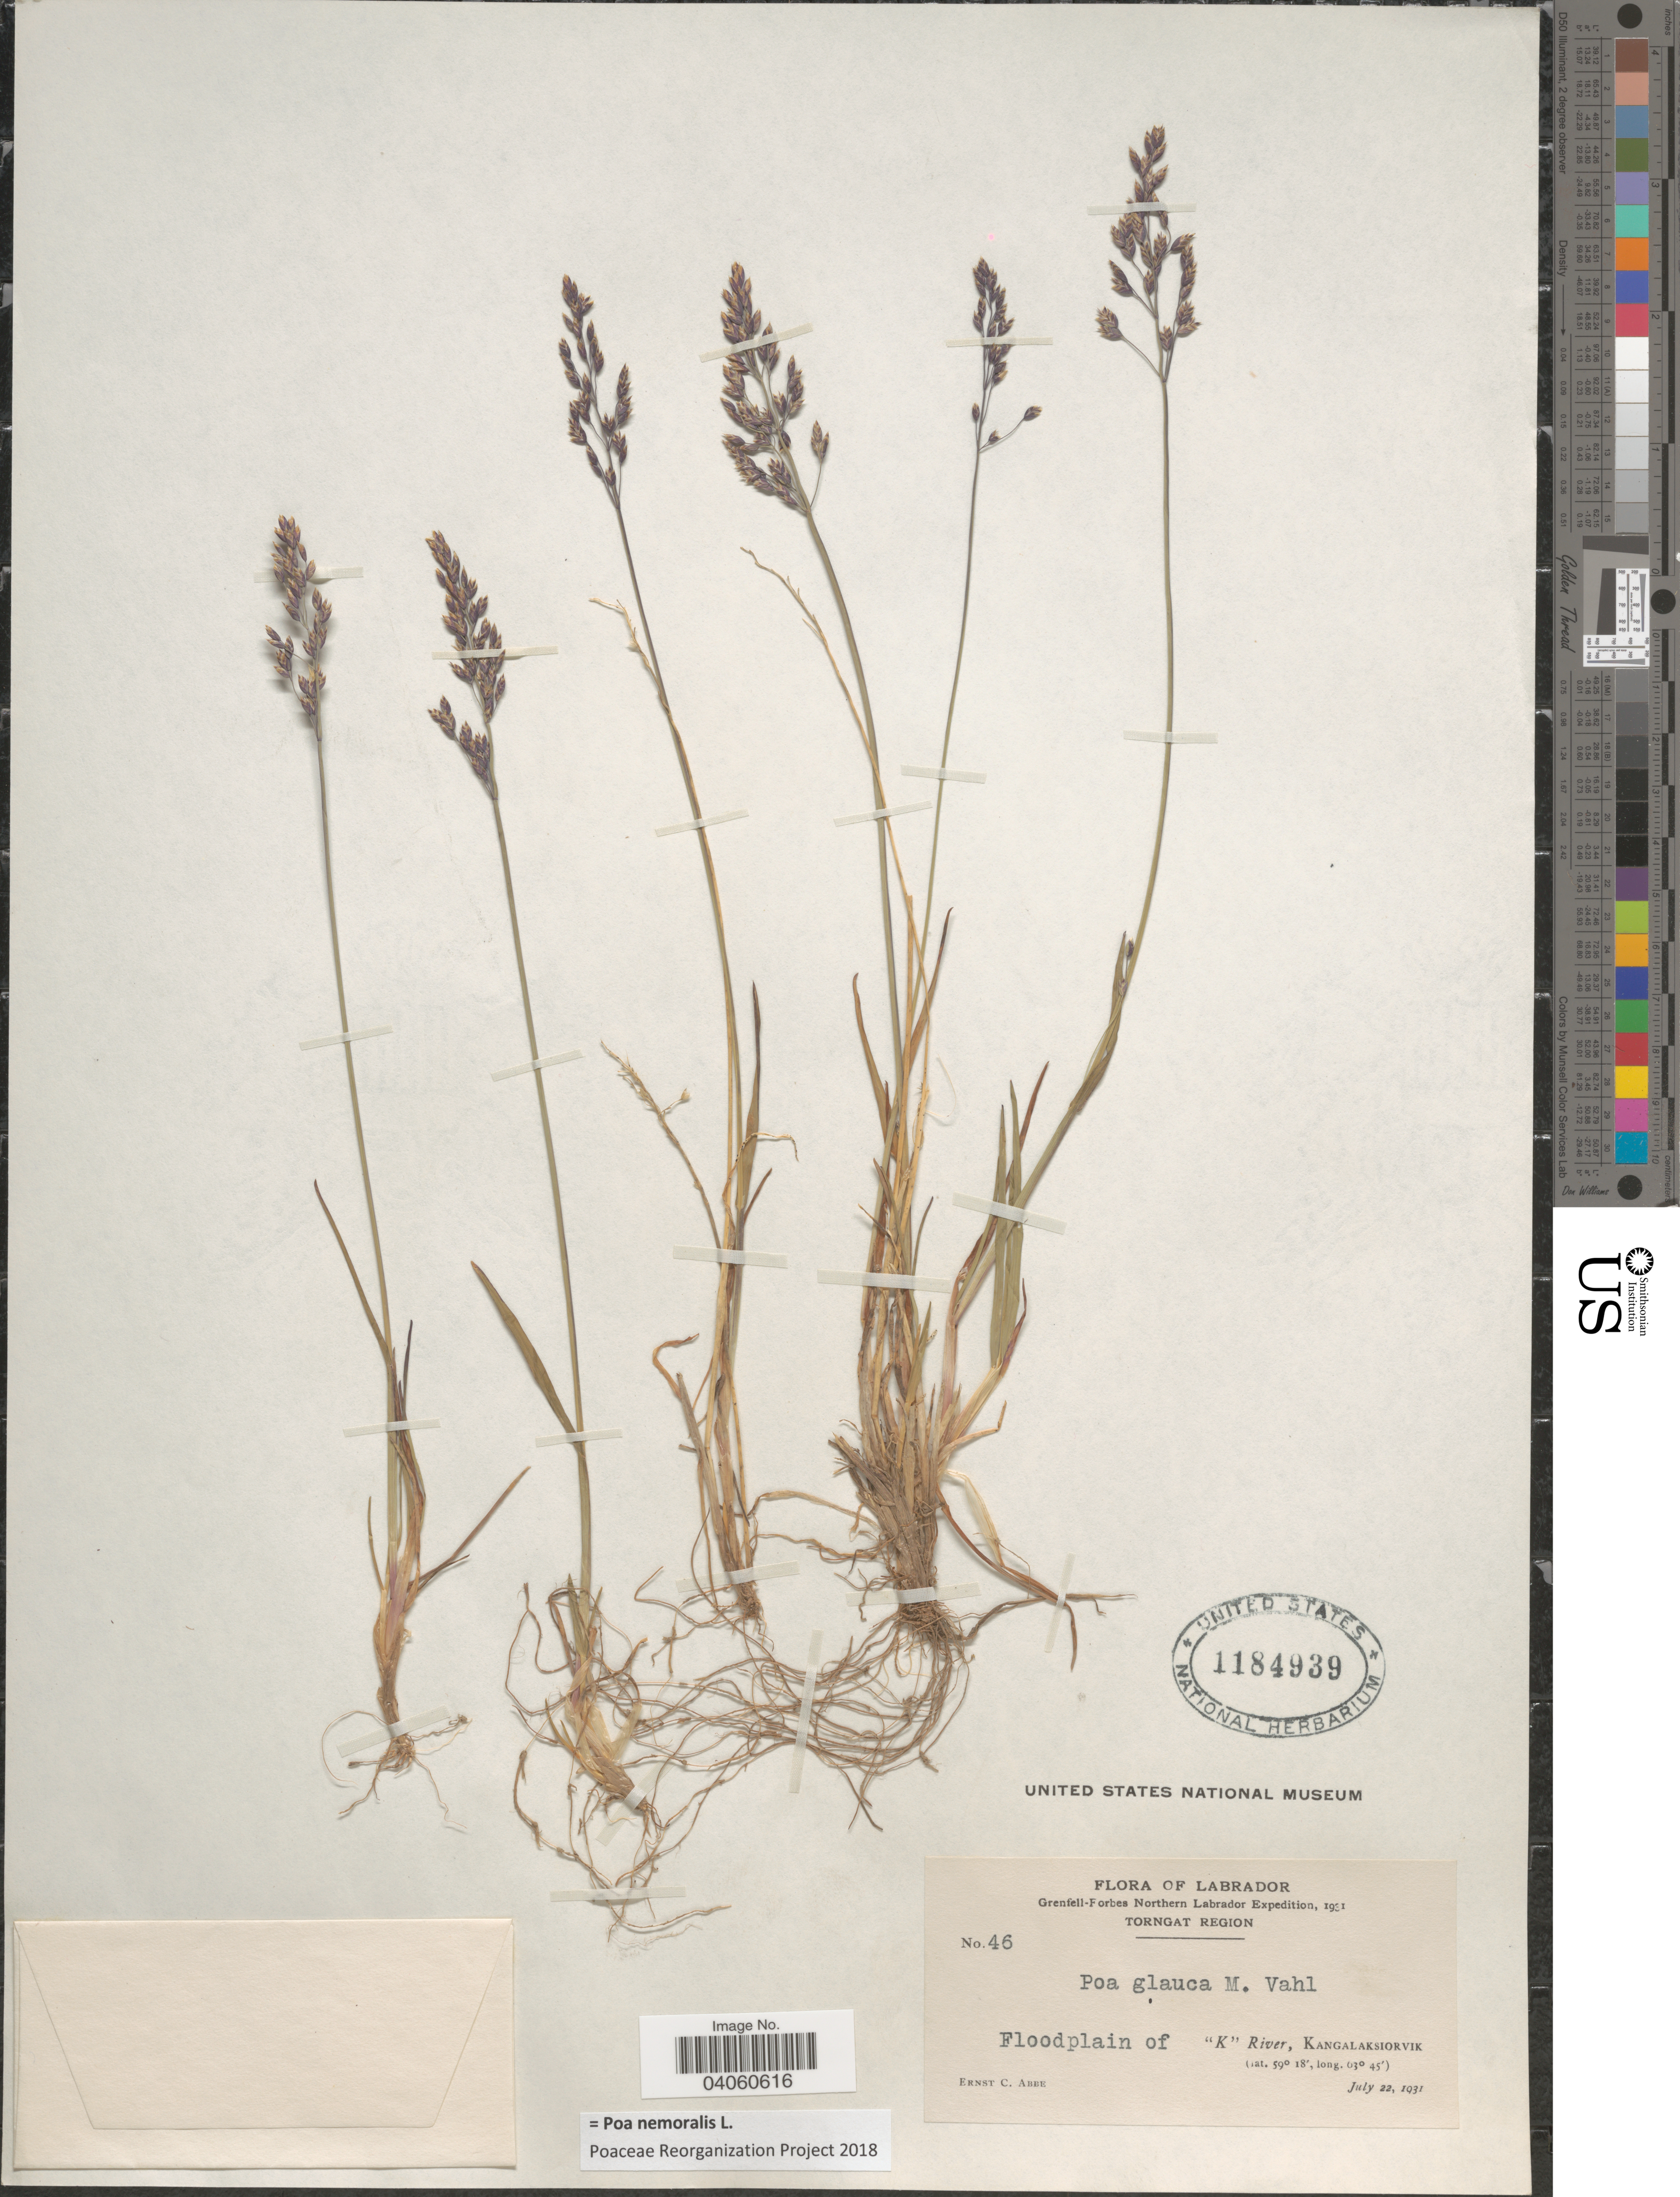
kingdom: Plantae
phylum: Tracheophyta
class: Liliopsida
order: Poales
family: Poaceae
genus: Poa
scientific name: Poa nemoralis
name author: L.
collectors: E. C. Abbe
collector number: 46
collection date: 1931-07-22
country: Canada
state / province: Newfoundland and Labrador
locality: Labrador. Torngat Region. Floodplain of "K" River, Kangalaksiorvik.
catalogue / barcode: US 1184939